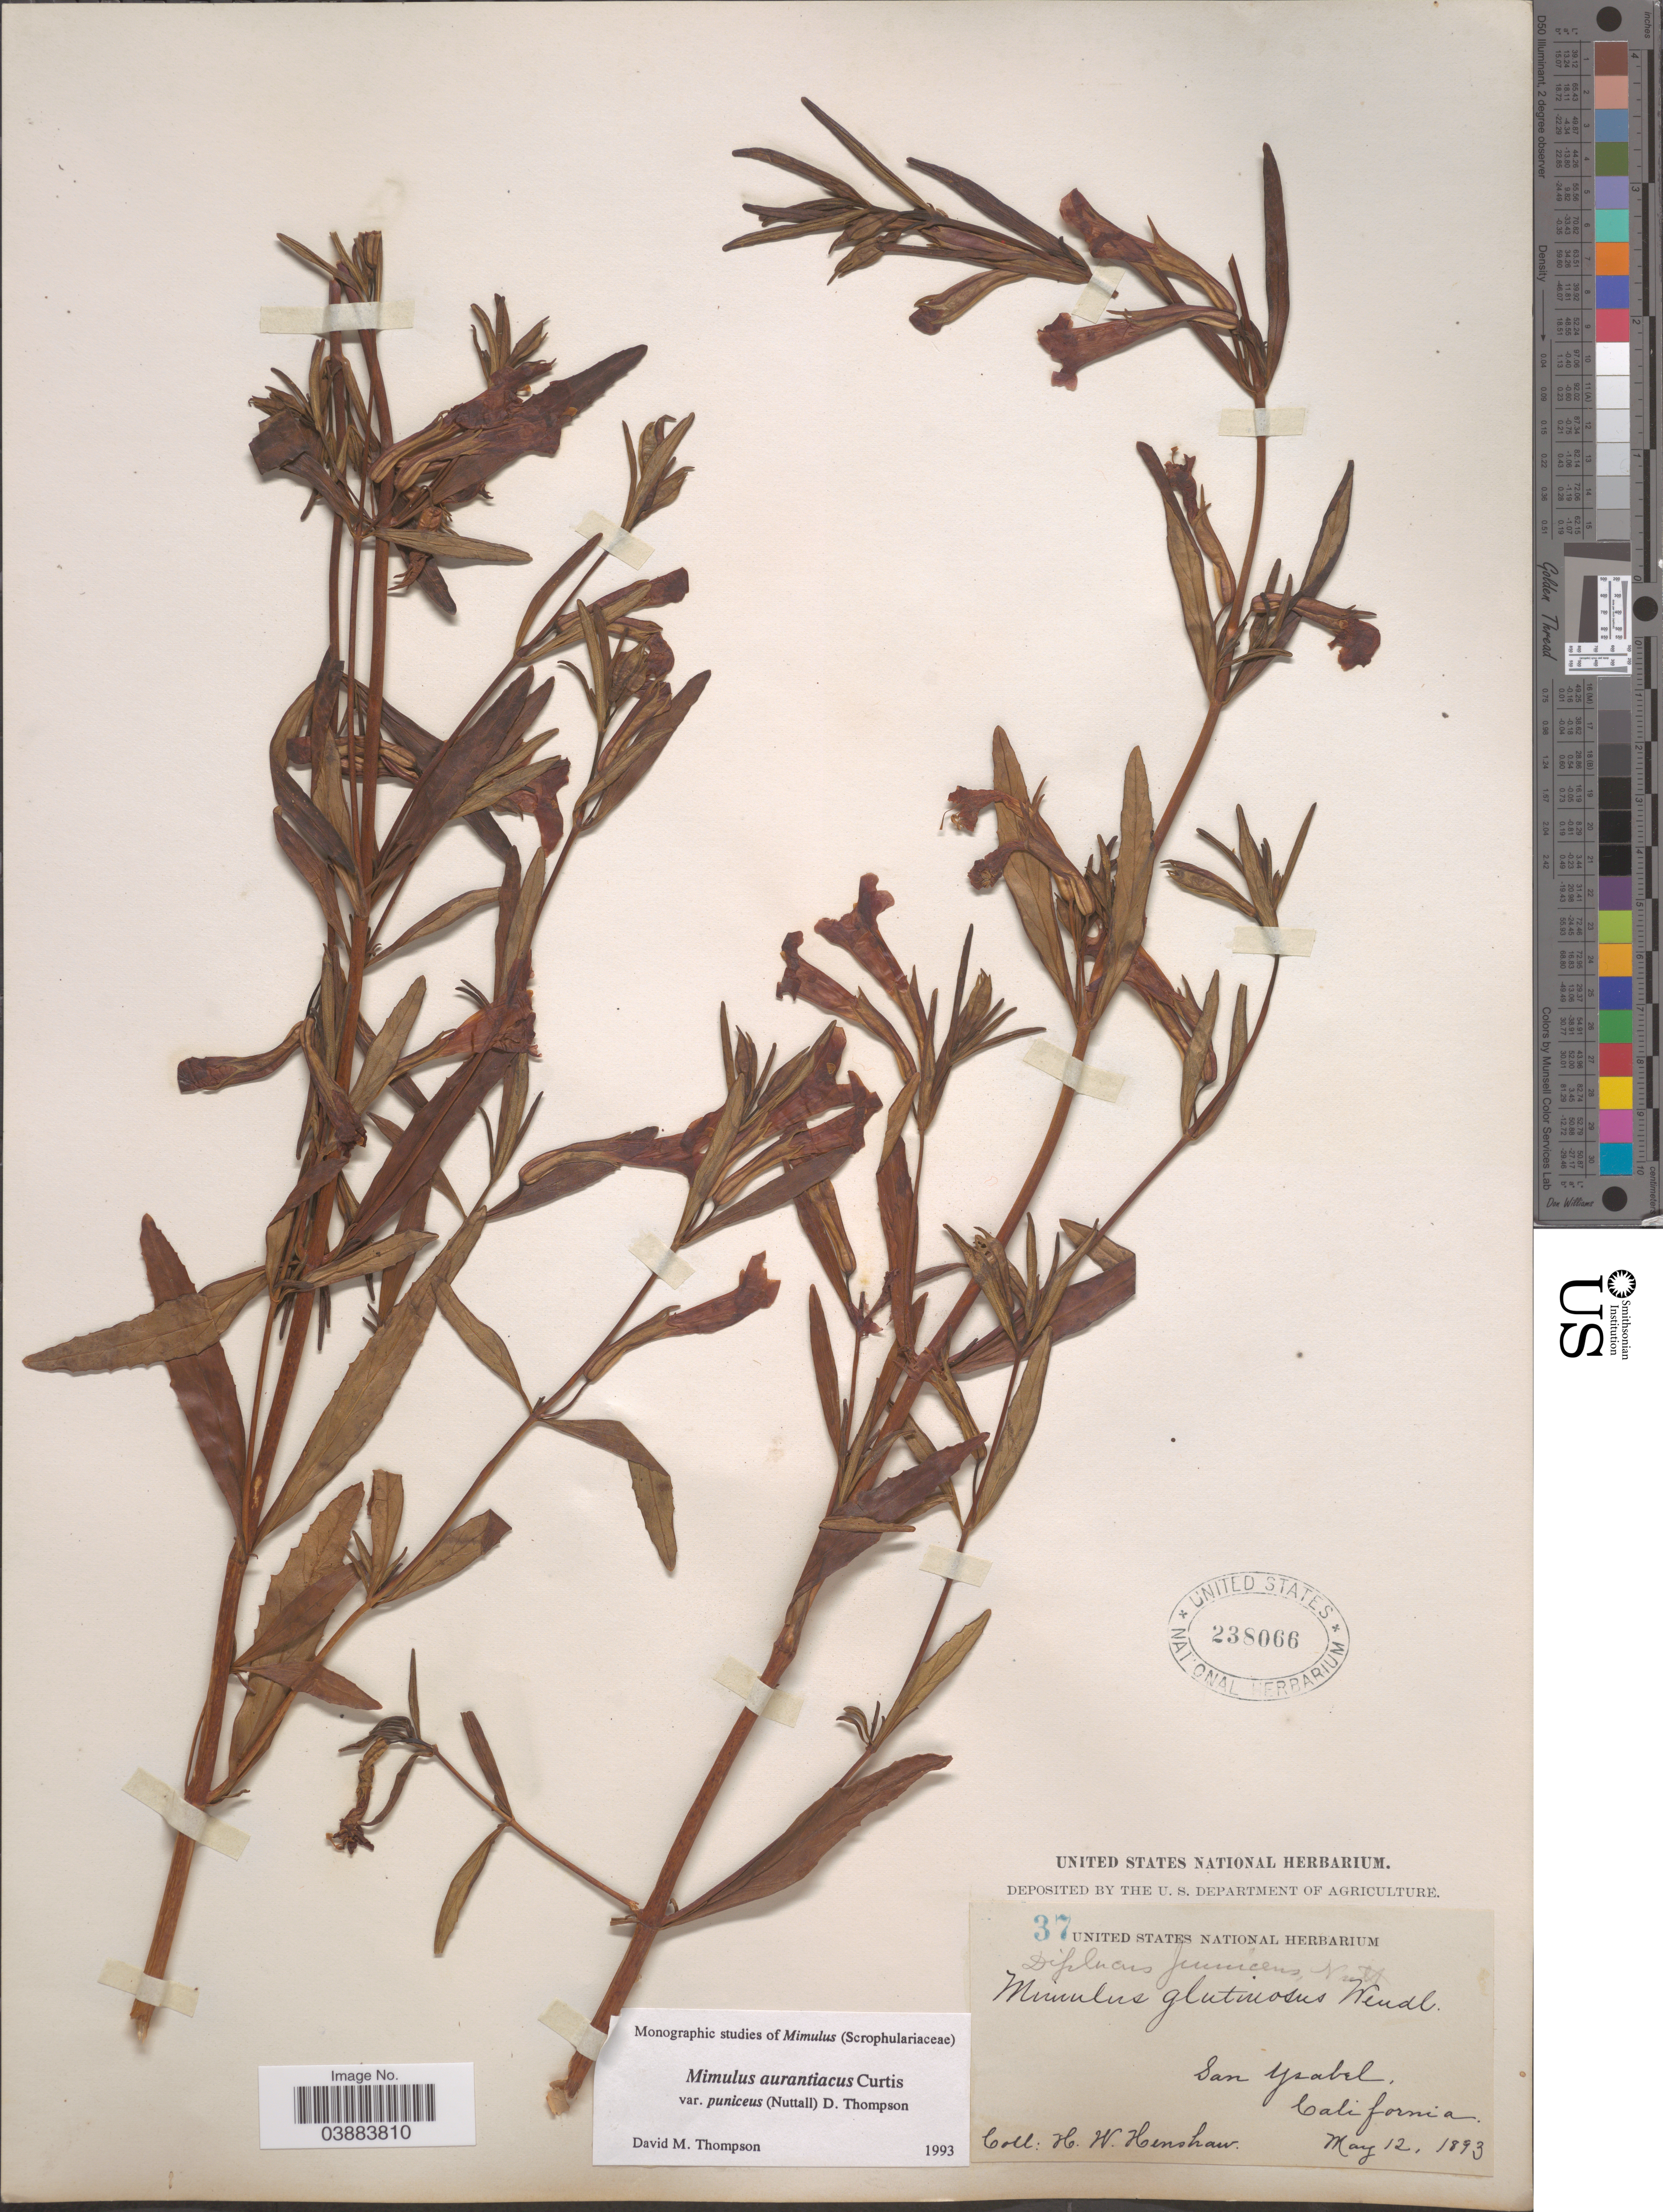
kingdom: Plantae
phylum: Tracheophyta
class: Magnoliopsida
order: Lamiales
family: Phrymaceae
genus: Diplacus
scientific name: Diplacus aurantiacus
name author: (Curtis) Jeps.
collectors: H. Henshaw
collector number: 37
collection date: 1893-05-12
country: United States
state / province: California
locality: San Ysabel.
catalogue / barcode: US 238066